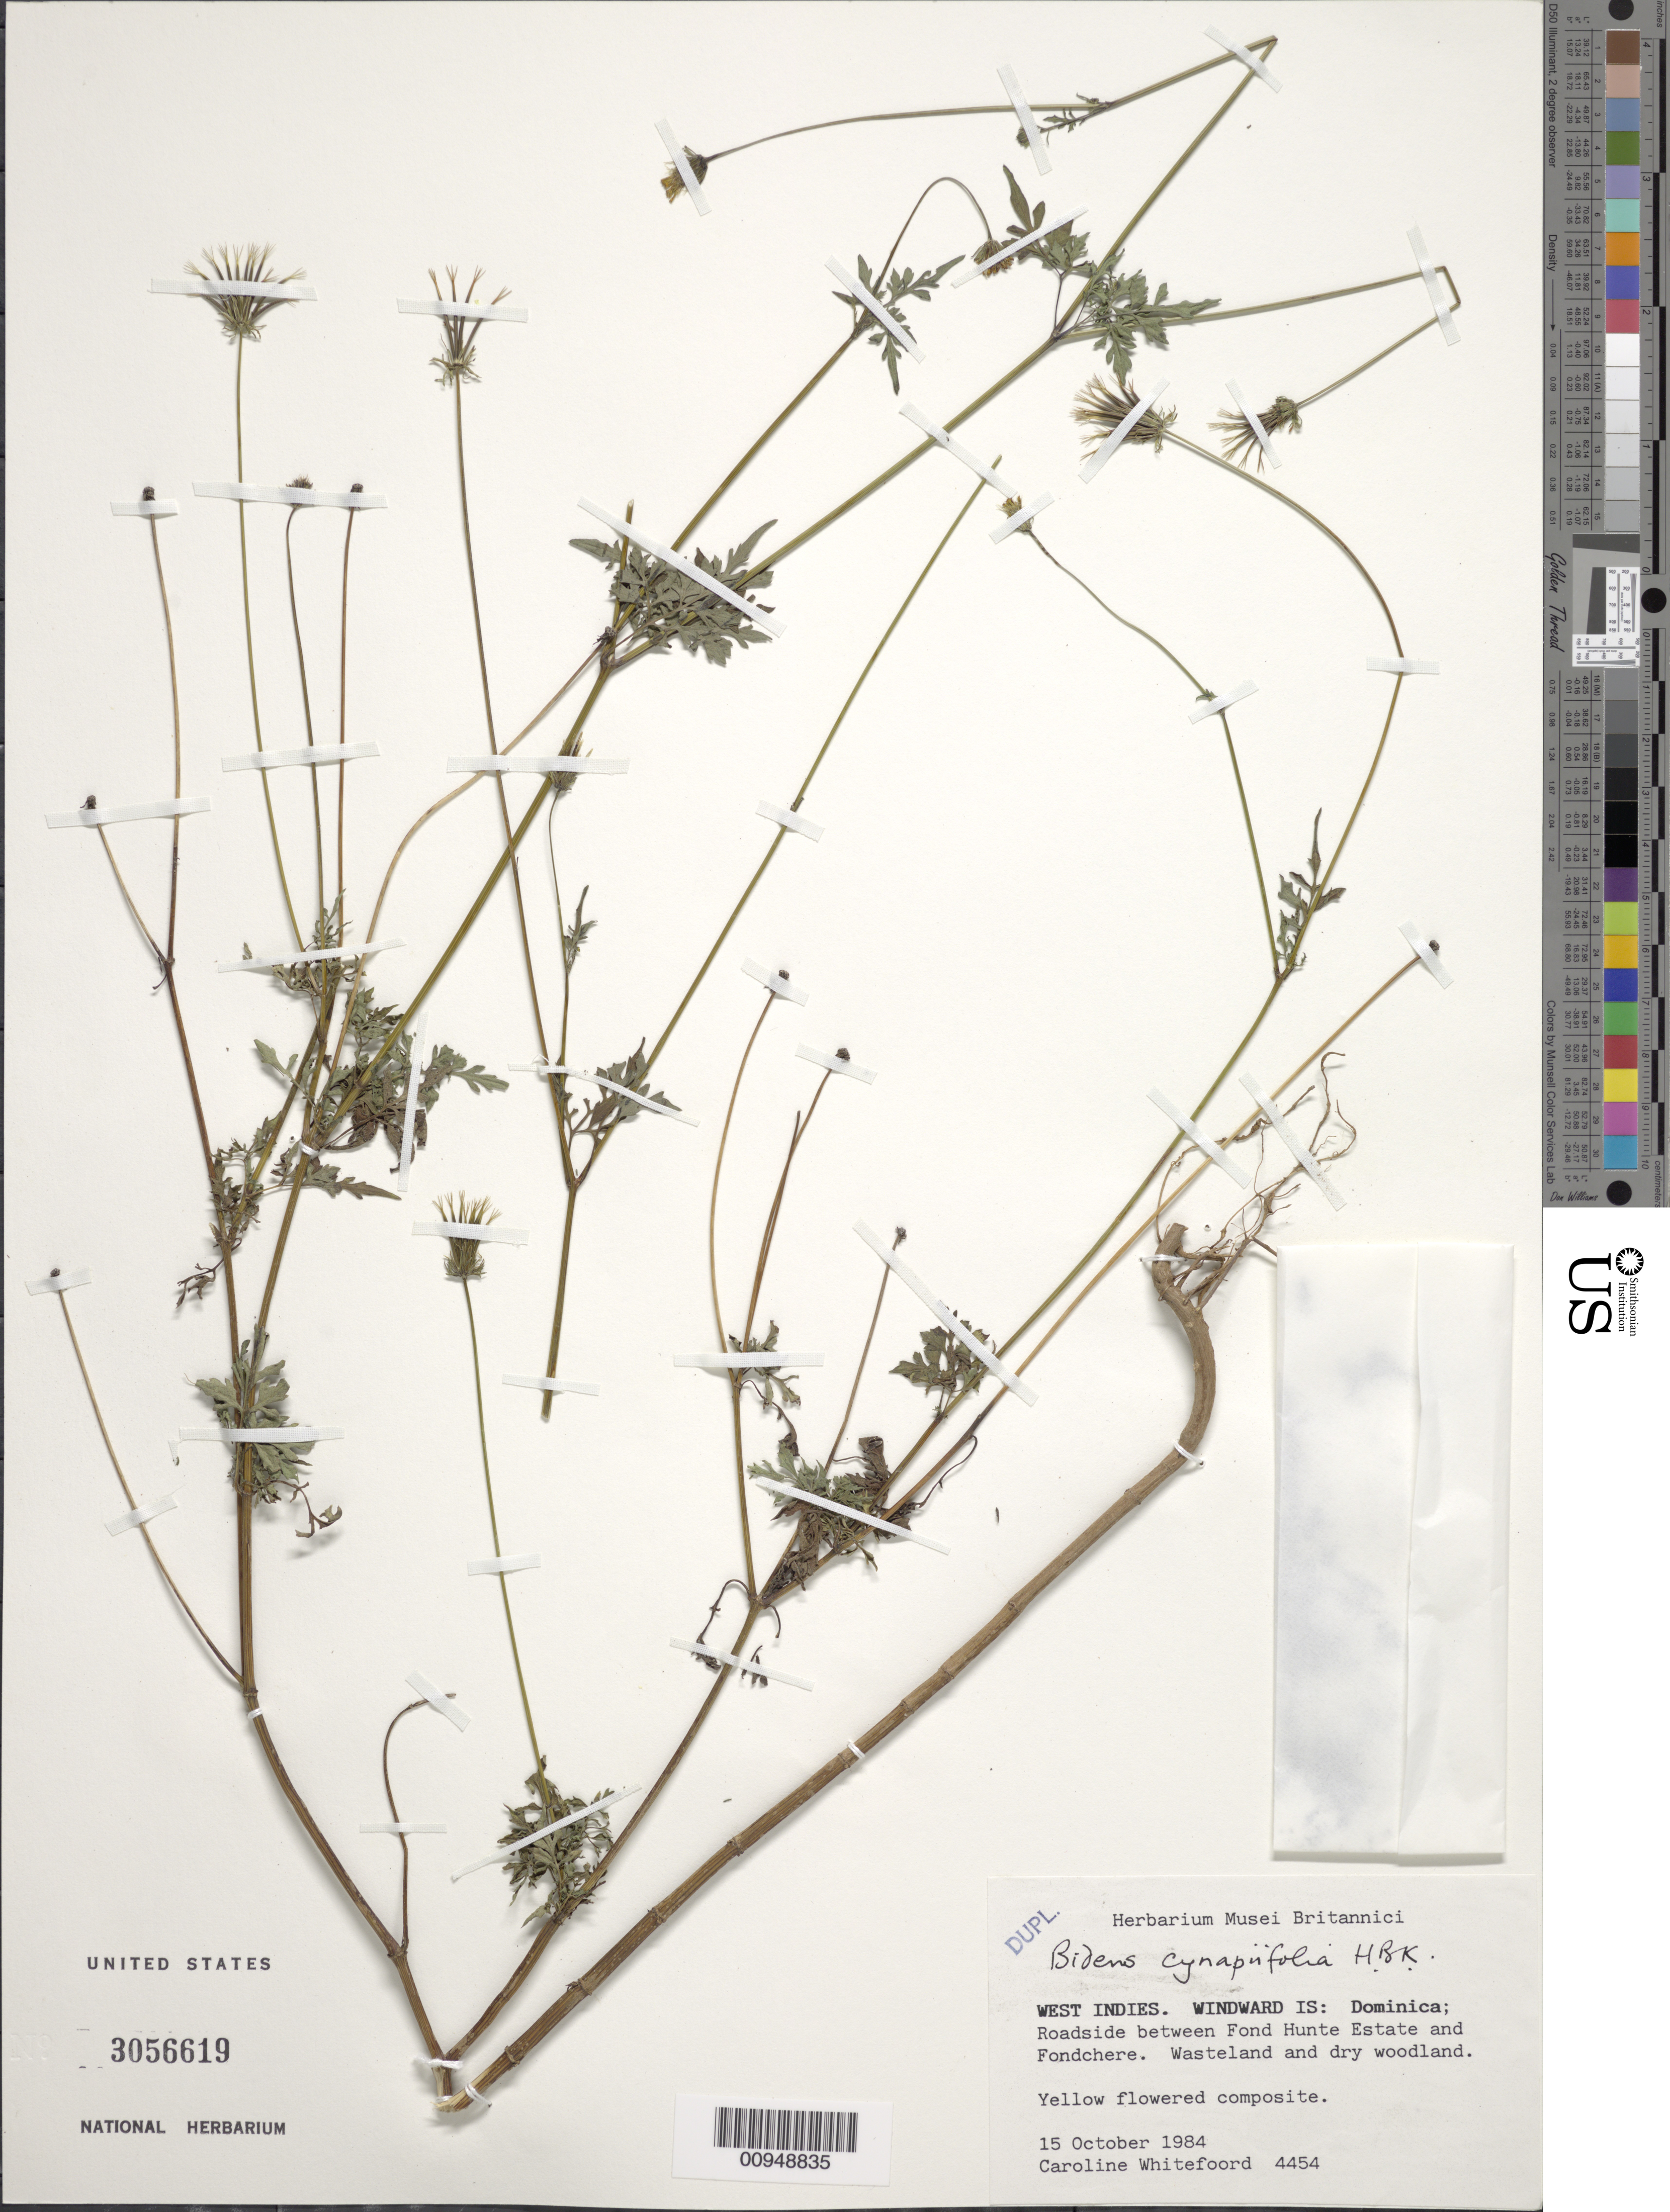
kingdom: Plantae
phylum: Tracheophyta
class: Magnoliopsida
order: Asterales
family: Asteraceae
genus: Bidens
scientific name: Bidens cynapiifolia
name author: Kunth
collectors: C. Whitefoord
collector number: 4454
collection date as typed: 15 Oct 1984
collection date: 1984-10-15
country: Dominica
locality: Roadside between Fond Hunt Estate and Fondchere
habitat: Wasteland and dry woodland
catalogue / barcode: US 3056619